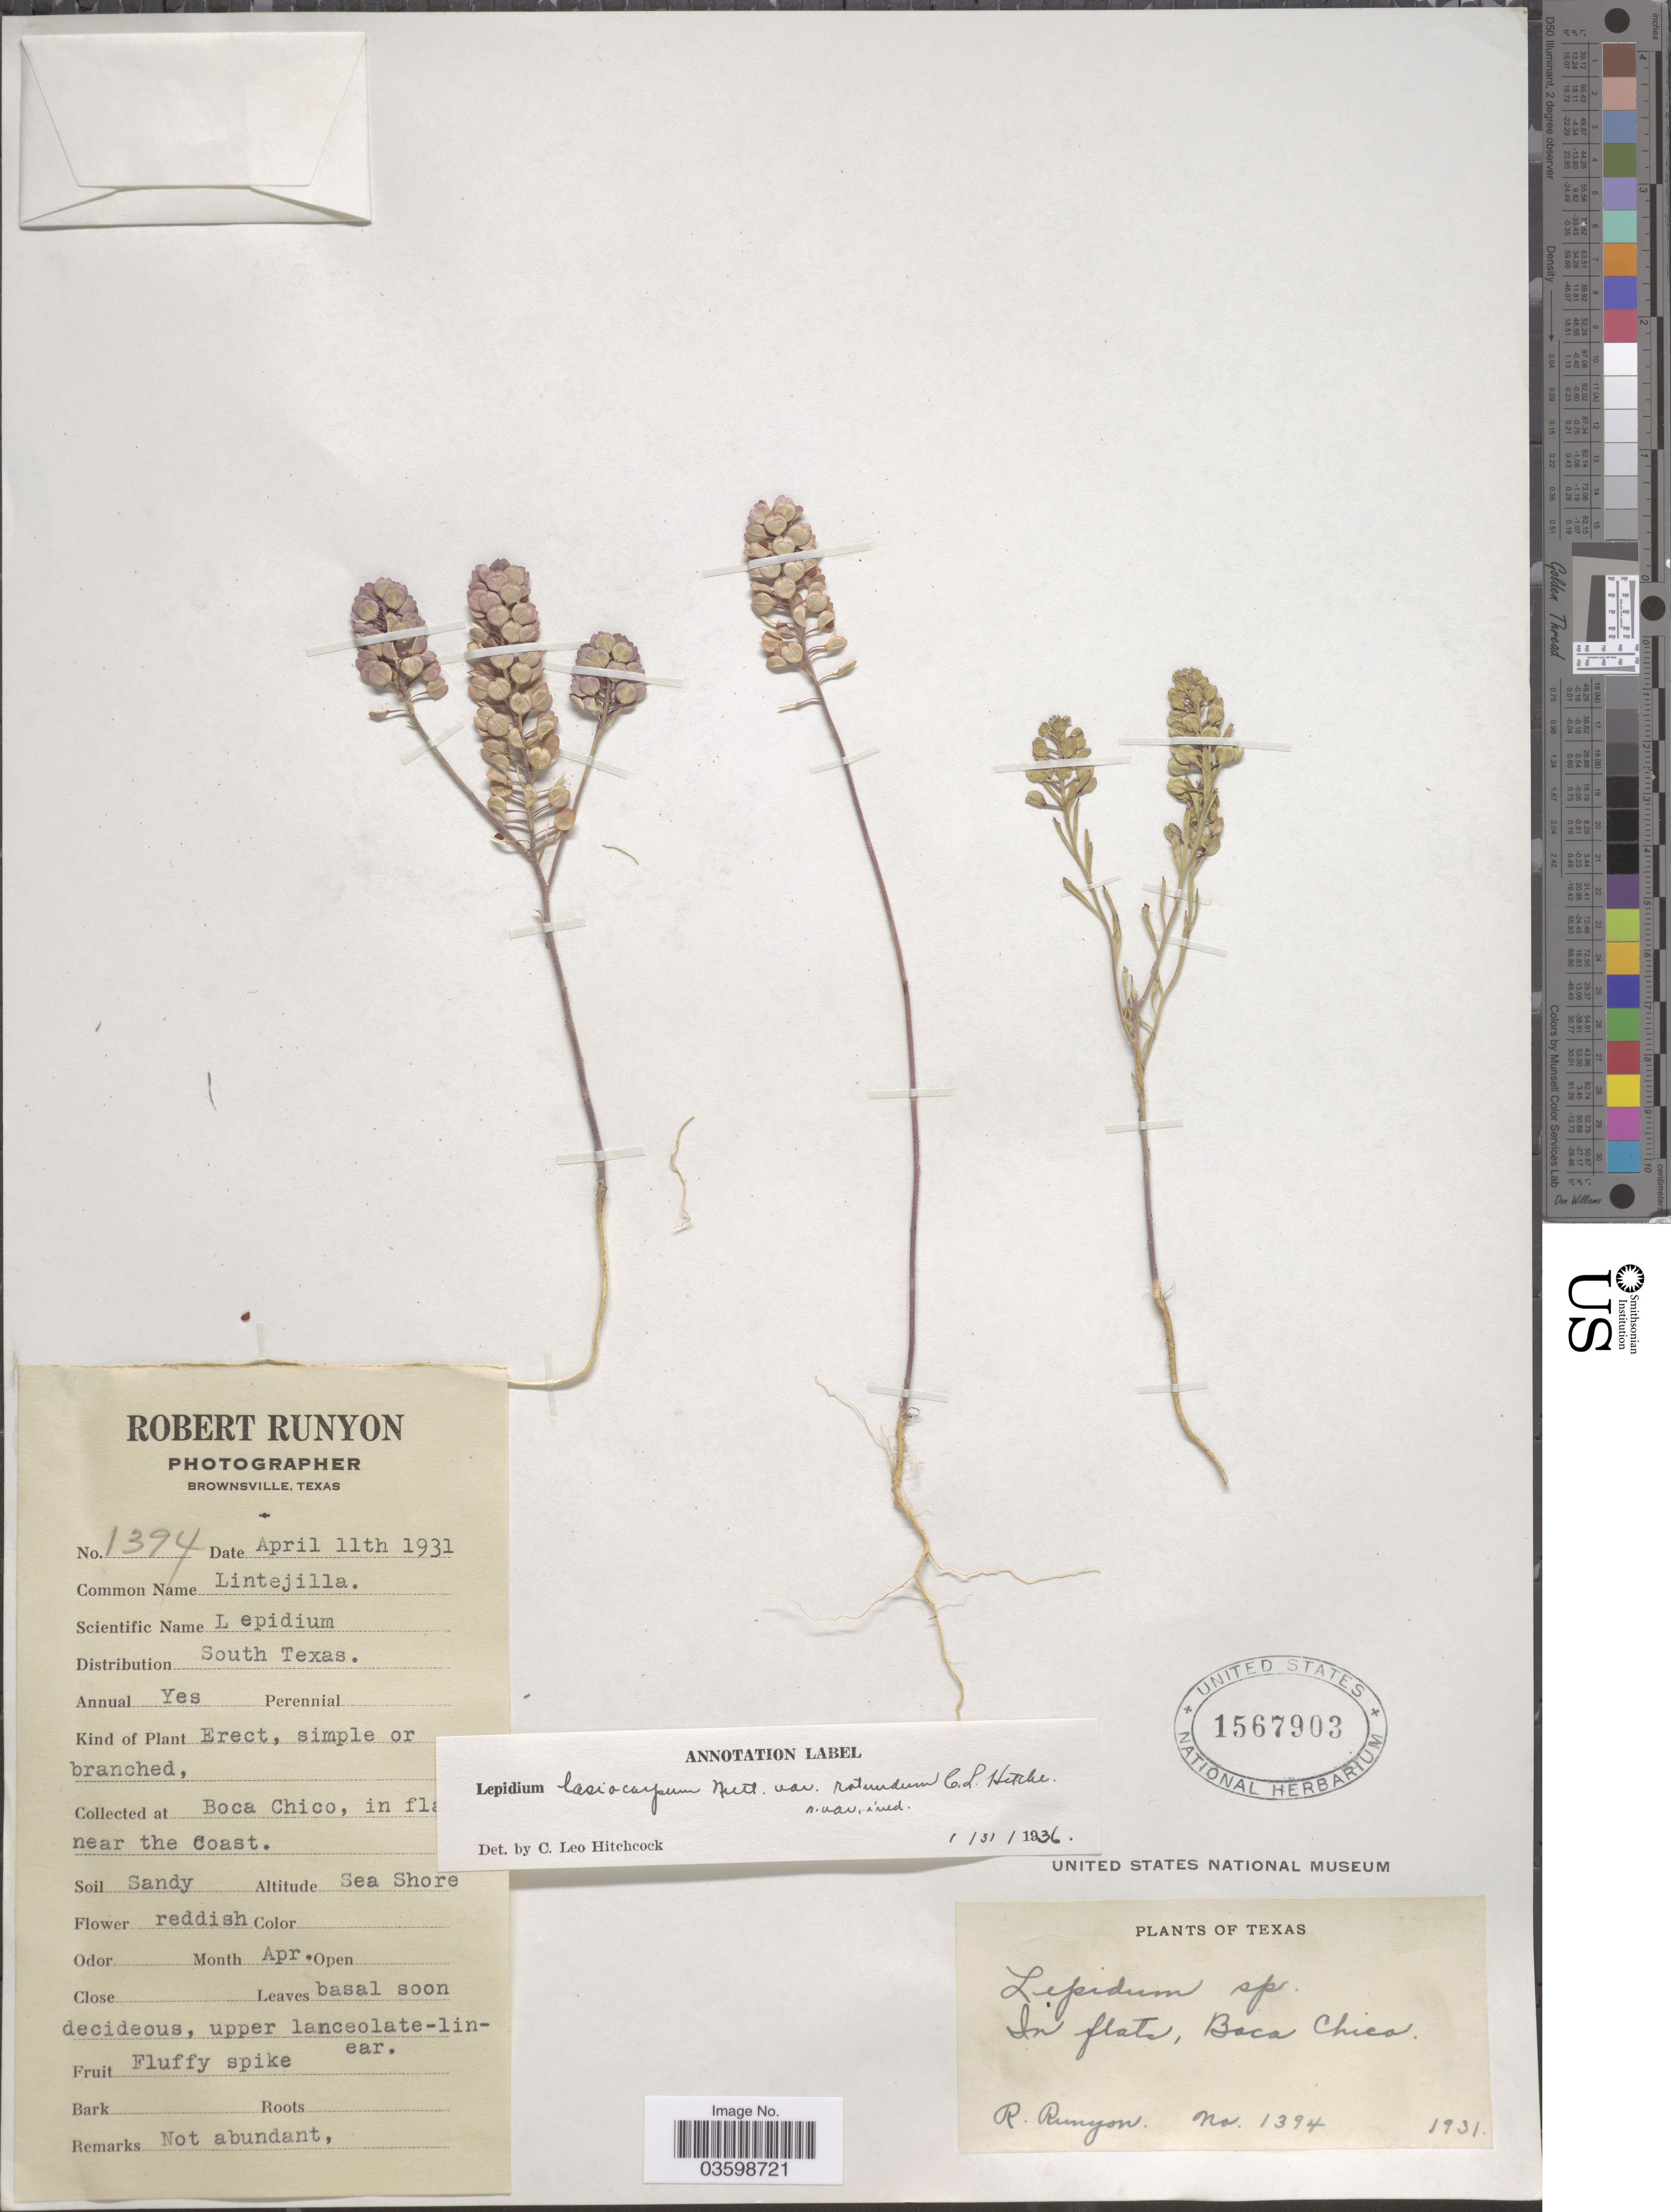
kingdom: Plantae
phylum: Tracheophyta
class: Magnoliopsida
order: Brassicales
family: Brassicaceae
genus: Lepidium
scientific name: Lepidium lasiocarpum var. rotundum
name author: C.L. Hitchc.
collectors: R. Runyon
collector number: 1394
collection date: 1931-04-11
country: United States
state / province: Texas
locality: South Texas. Boca Chico, in flats near the coast.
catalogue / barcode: US 1567903